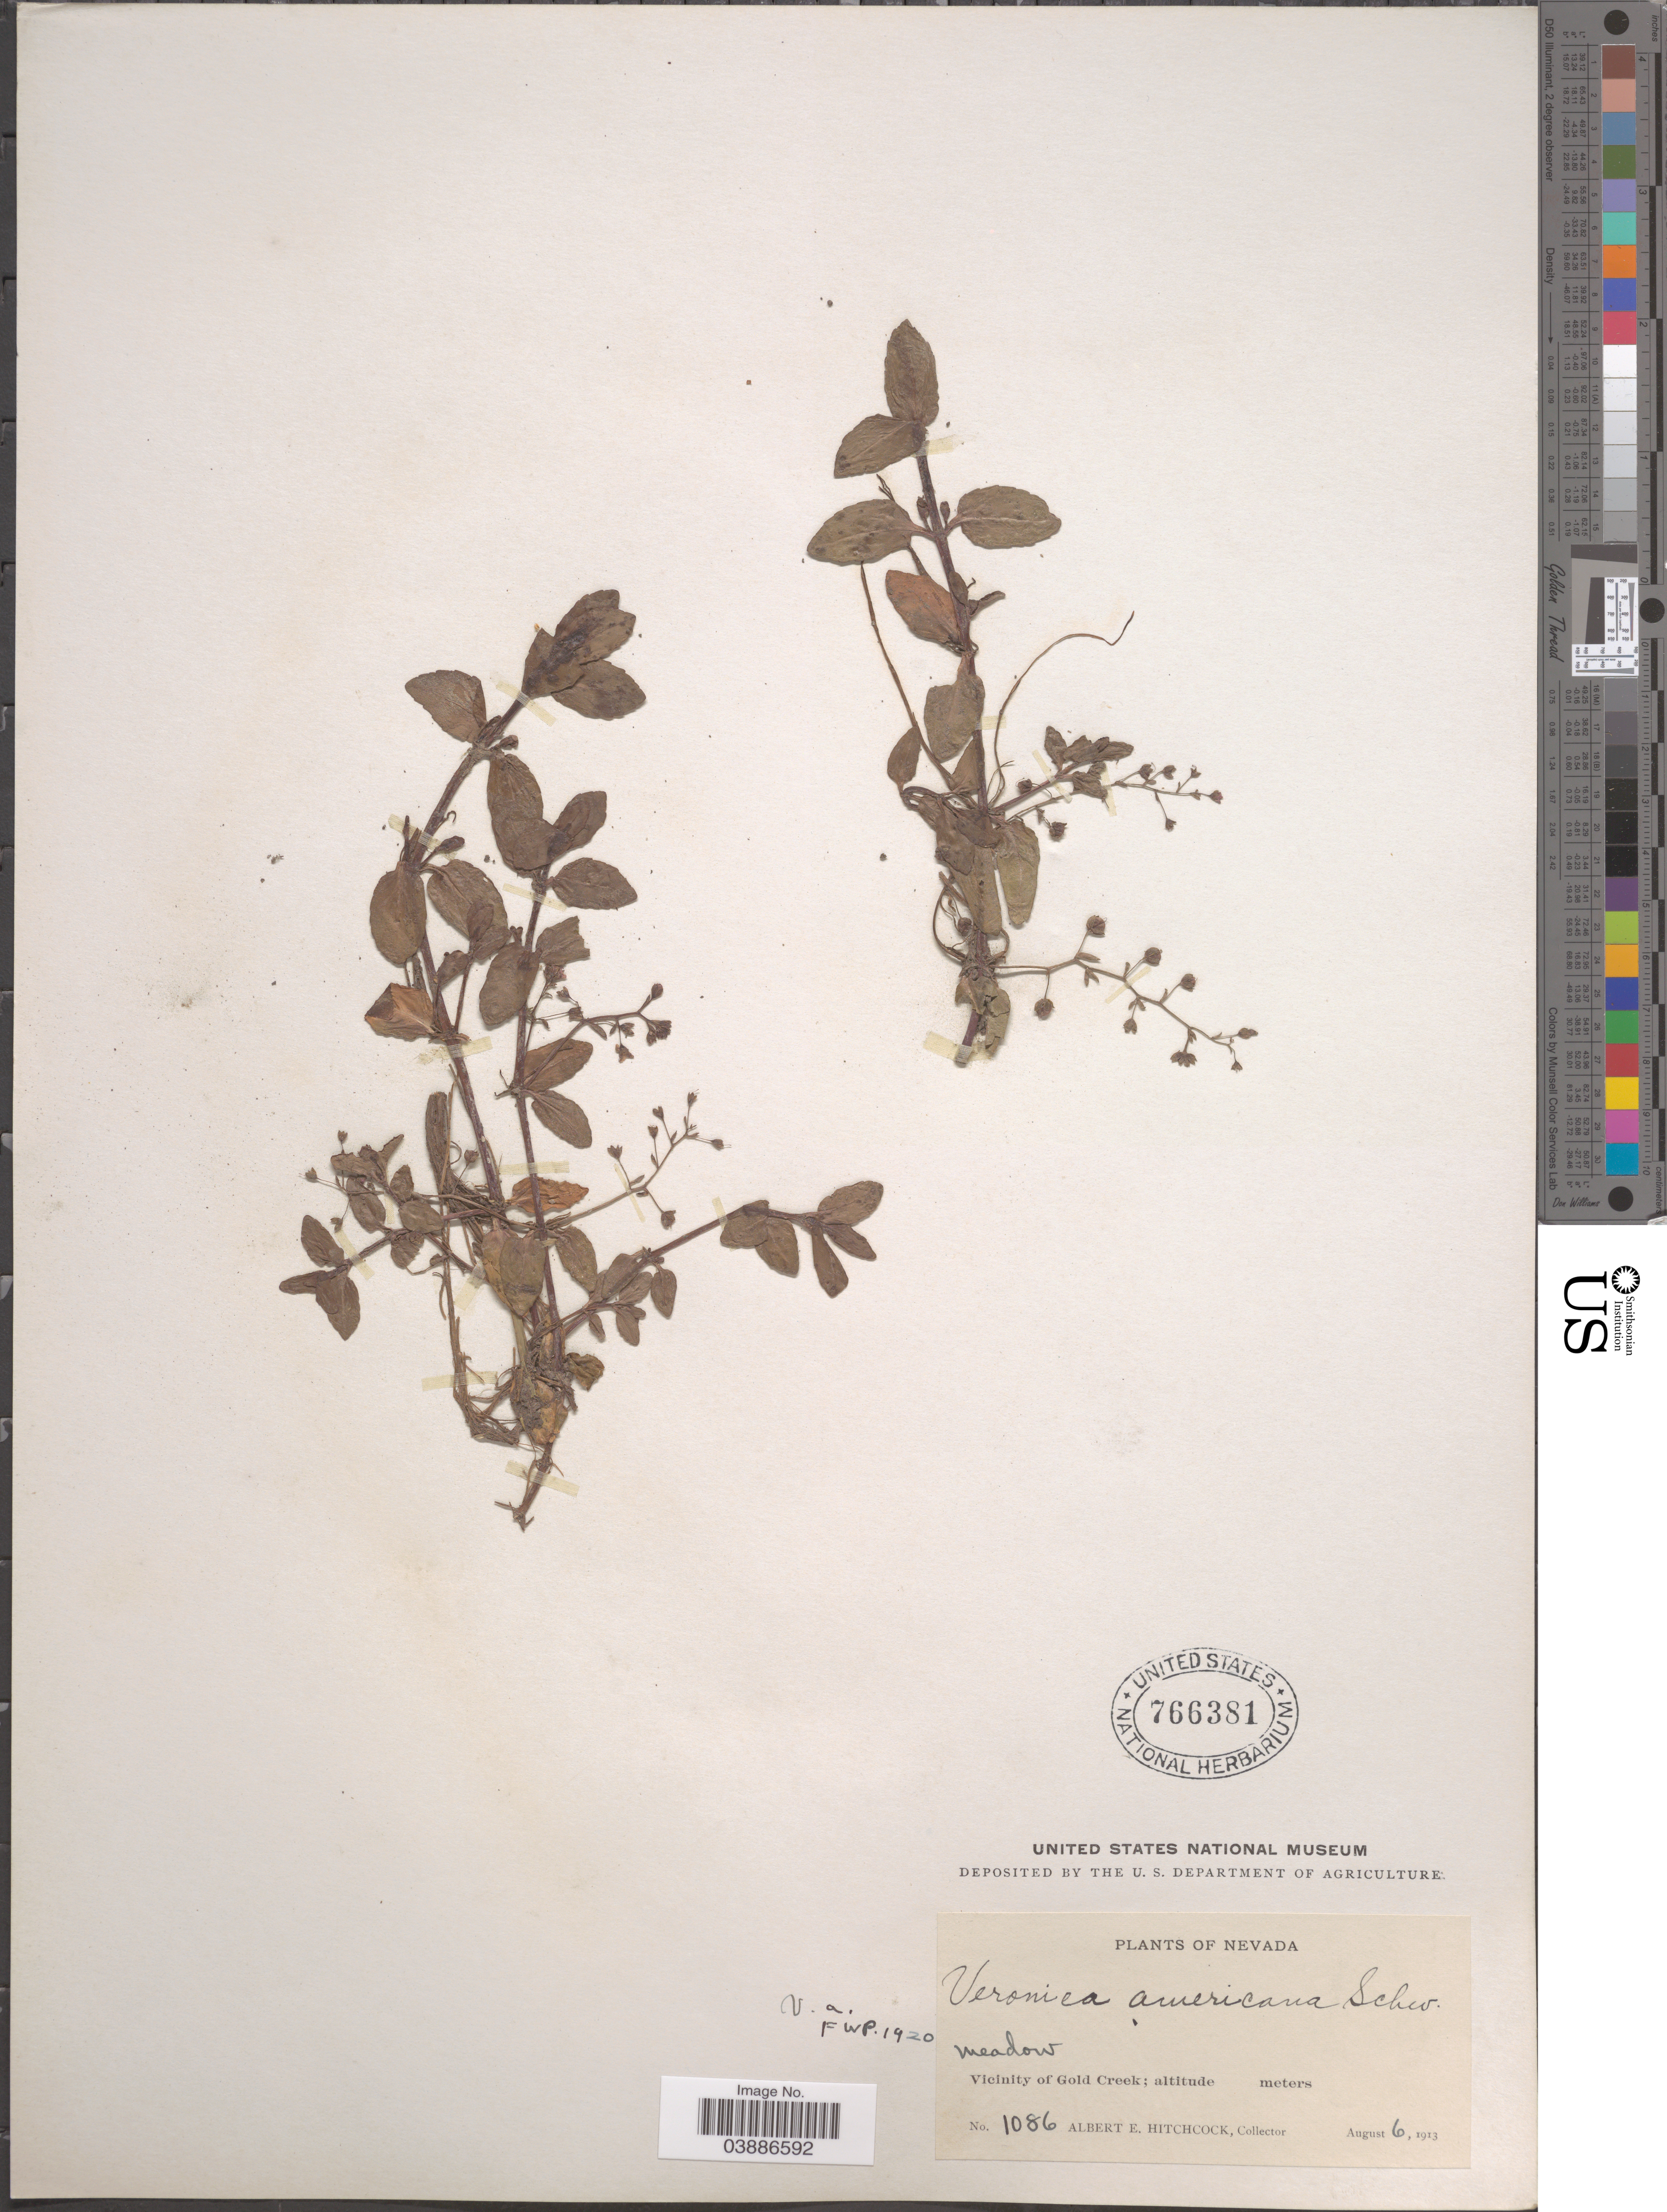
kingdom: Plantae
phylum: Tracheophyta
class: Magnoliopsida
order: Lamiales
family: Plantaginaceae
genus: Veronica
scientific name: Veronica americana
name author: Schwein. ex Benth.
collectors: A. Hitchcock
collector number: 1086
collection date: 1913-08-06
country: United States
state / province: Nevada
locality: Vicinity of Gold Creek.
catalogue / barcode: US 766381